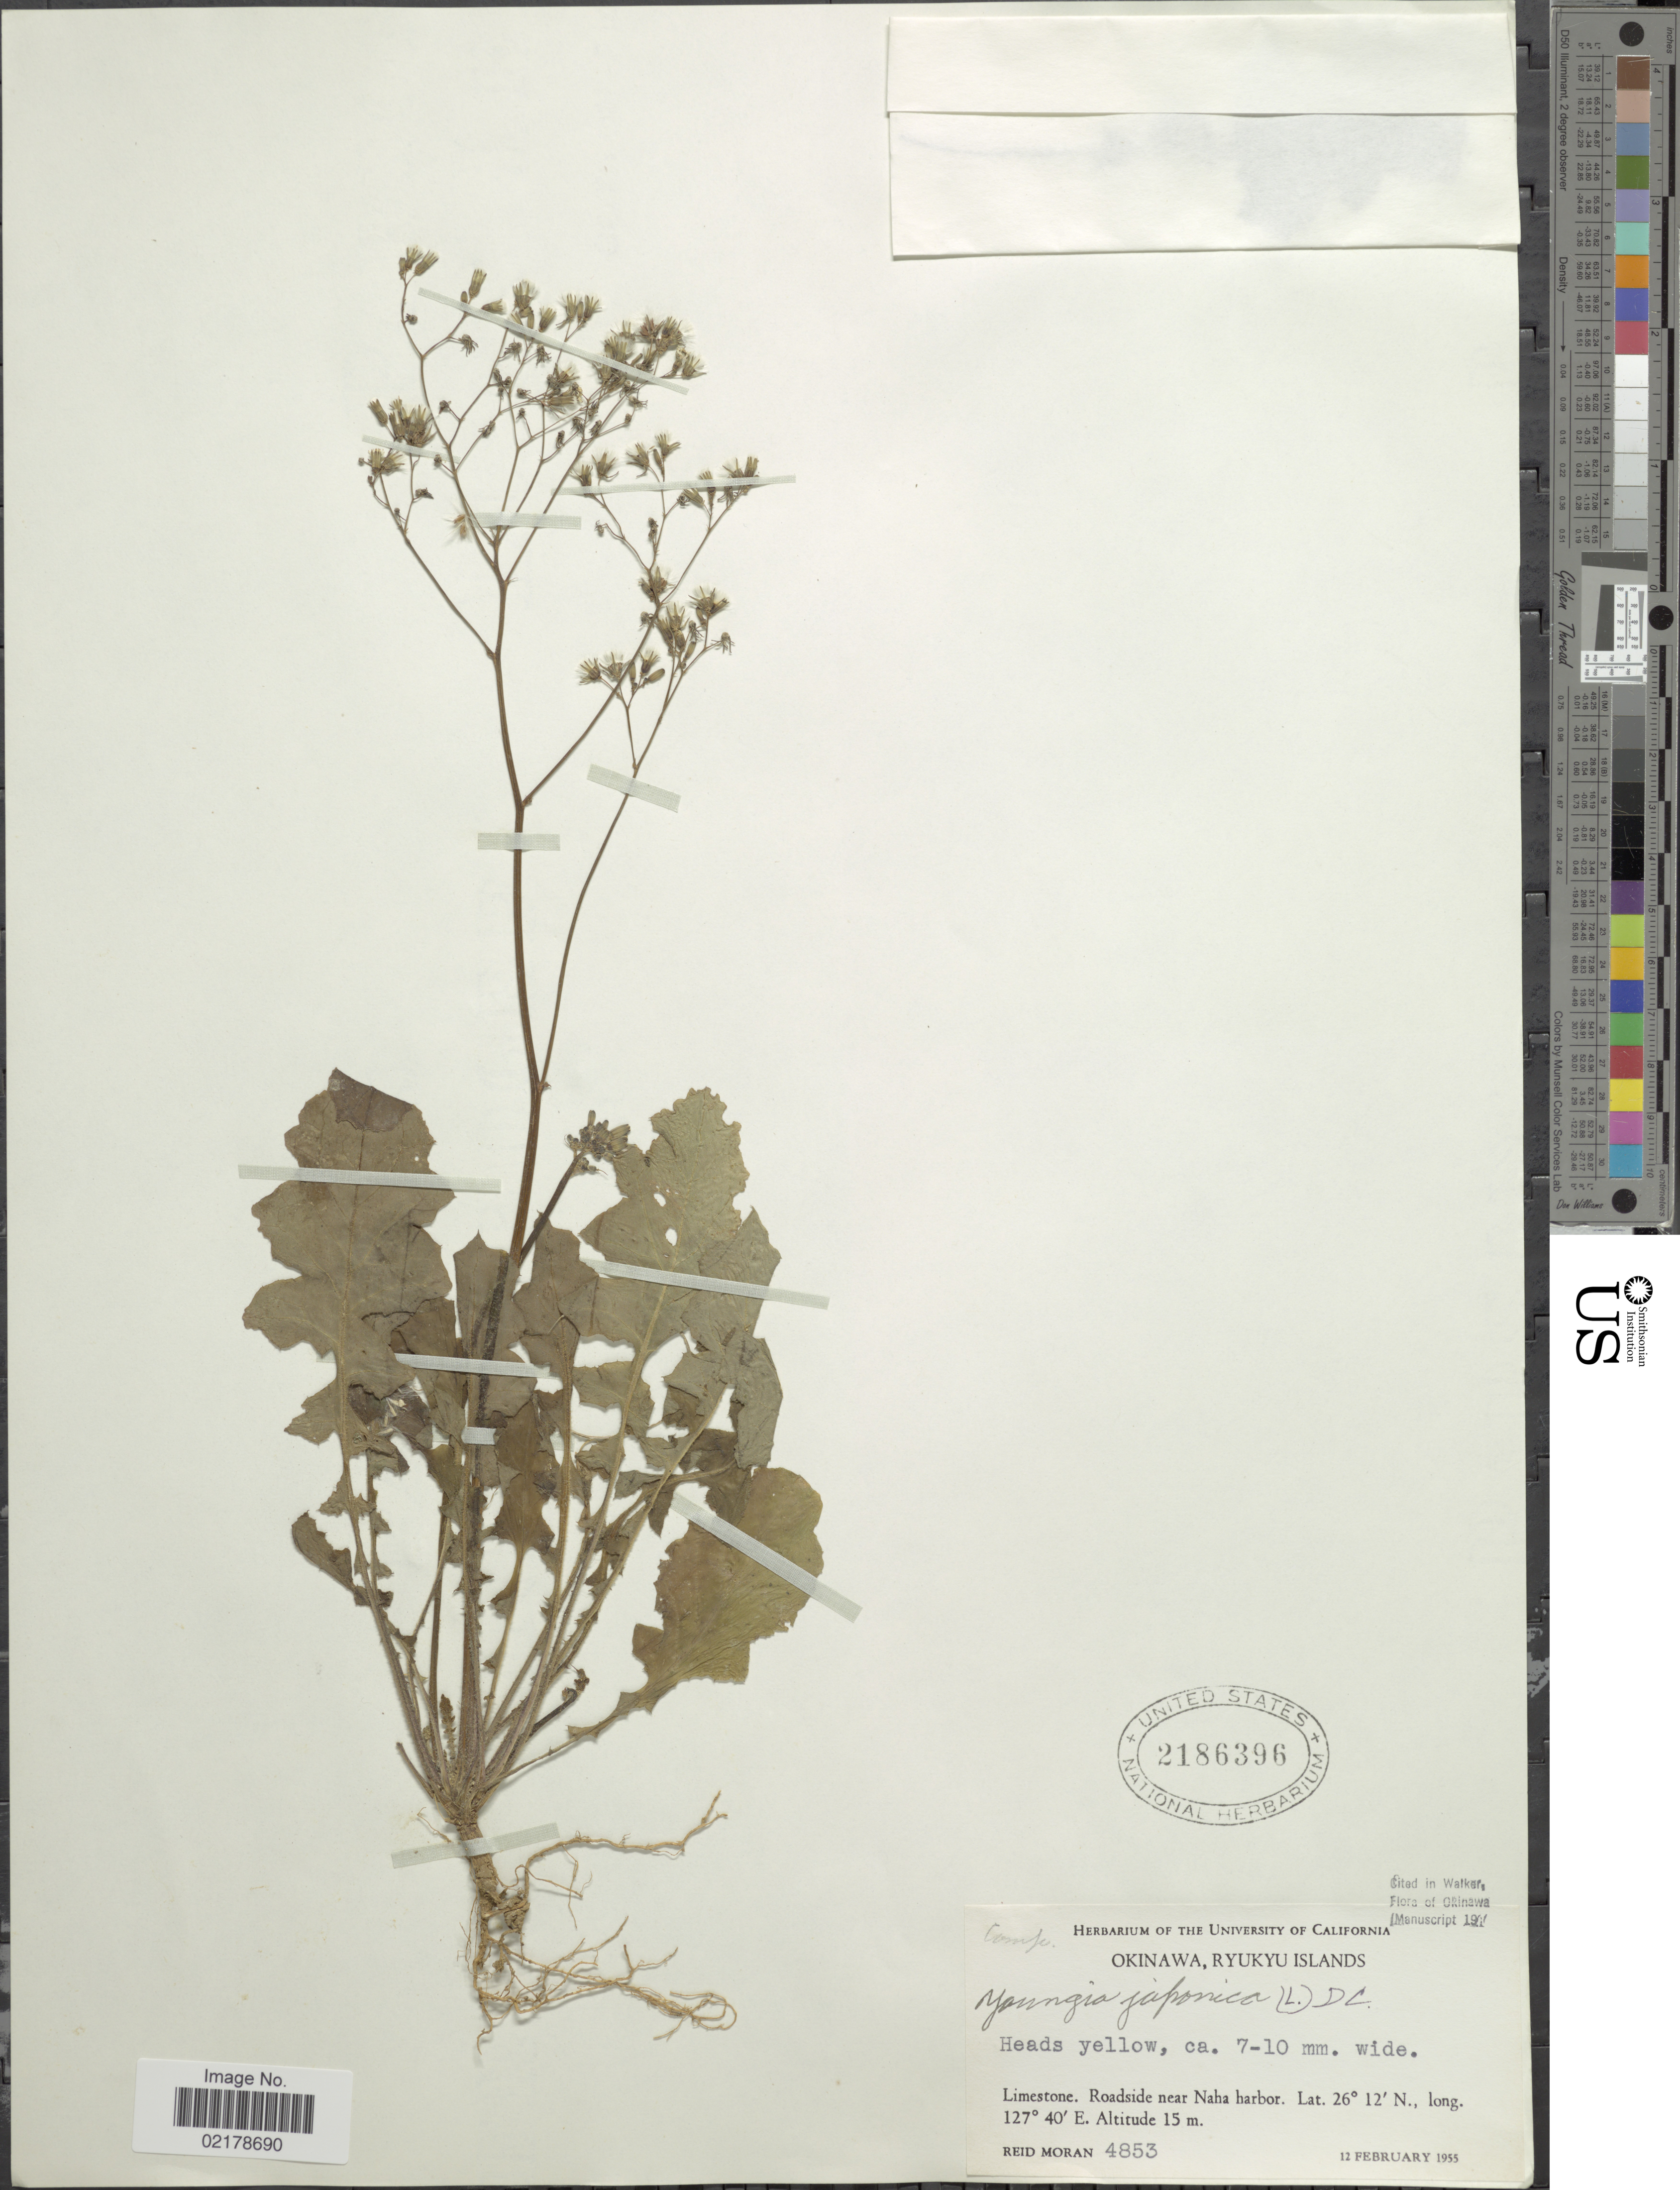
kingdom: Plantae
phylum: Tracheophyta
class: Magnoliopsida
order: Asterales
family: Asteraceae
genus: Youngia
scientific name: Youngia japonica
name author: (L.) DC.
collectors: R. V. Moran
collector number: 4853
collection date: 1955-02-12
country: Japan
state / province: Okinawa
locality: Okinawa, Ryukyu Islands. Limestone. Roadside near Naha harbor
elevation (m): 15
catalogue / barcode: US 2186396